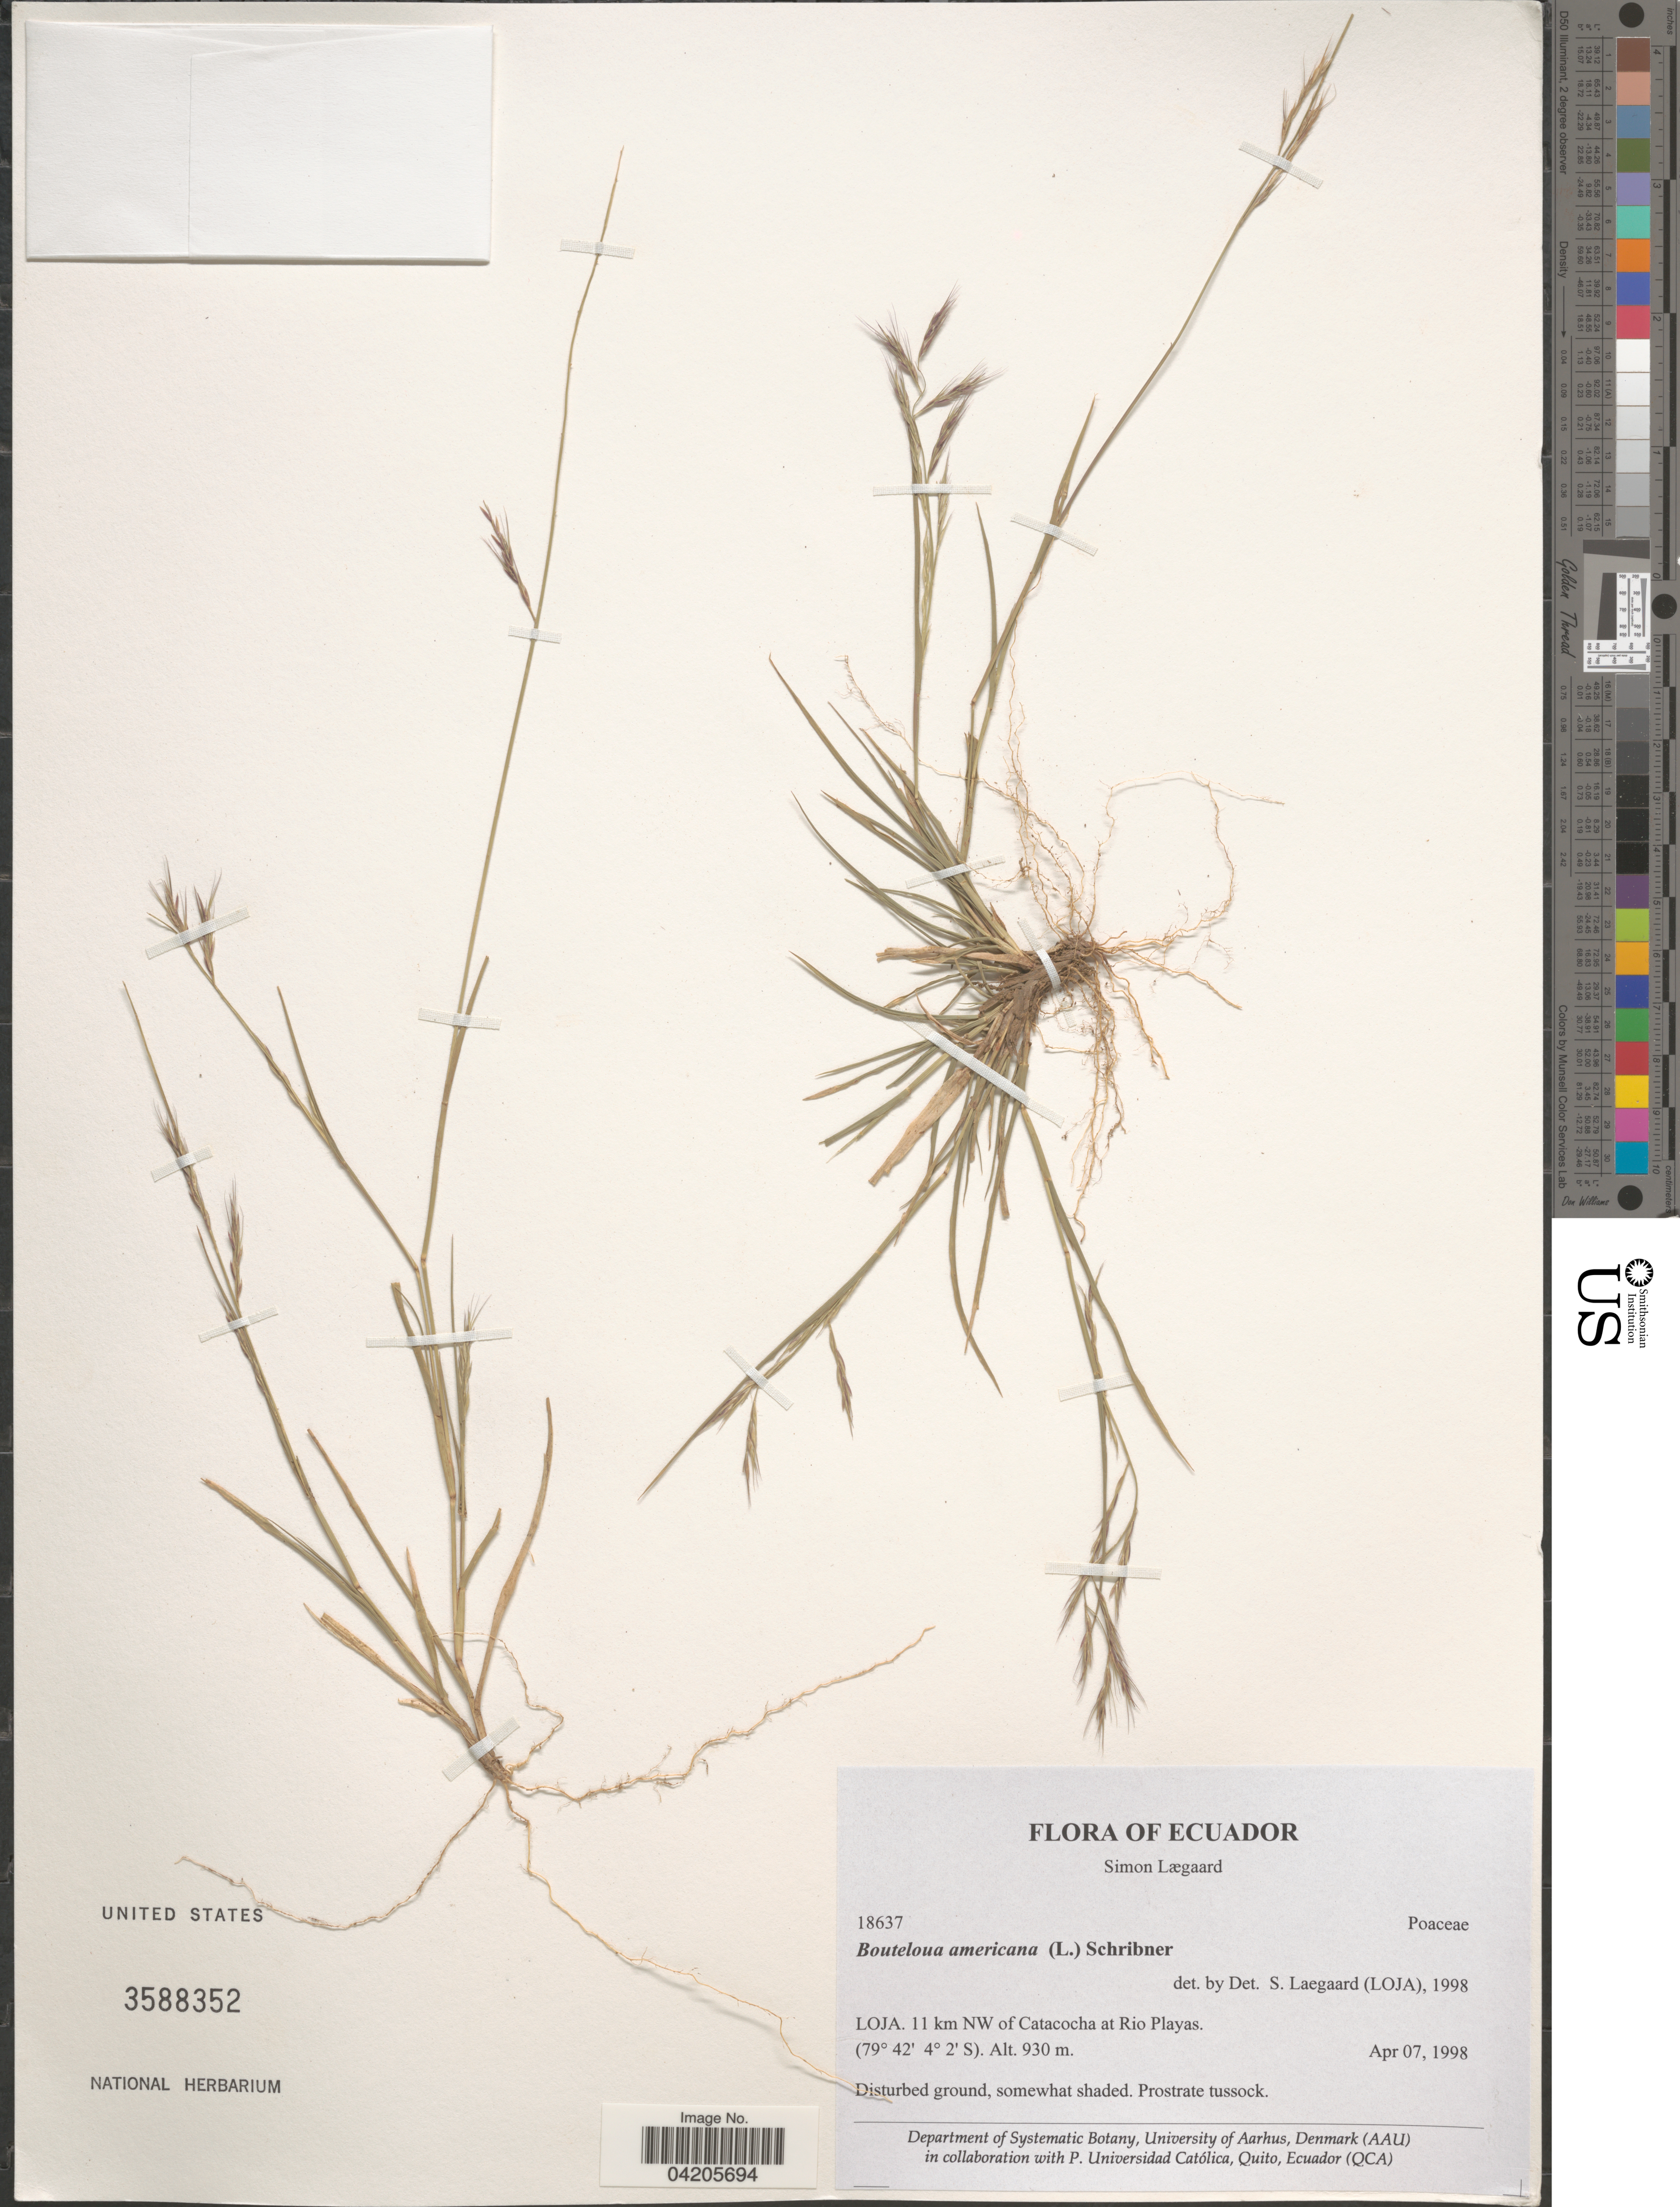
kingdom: Plantae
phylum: Tracheophyta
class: Liliopsida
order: Poales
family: Poaceae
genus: Bouteloua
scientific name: Bouteloua americana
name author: (L.) Scribn.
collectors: S. Lægaard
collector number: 18637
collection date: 1998-04-07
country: Ecuador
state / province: Loja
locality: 11 km NW of Catacocha at Rio Playas.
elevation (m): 930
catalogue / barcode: US 3588352